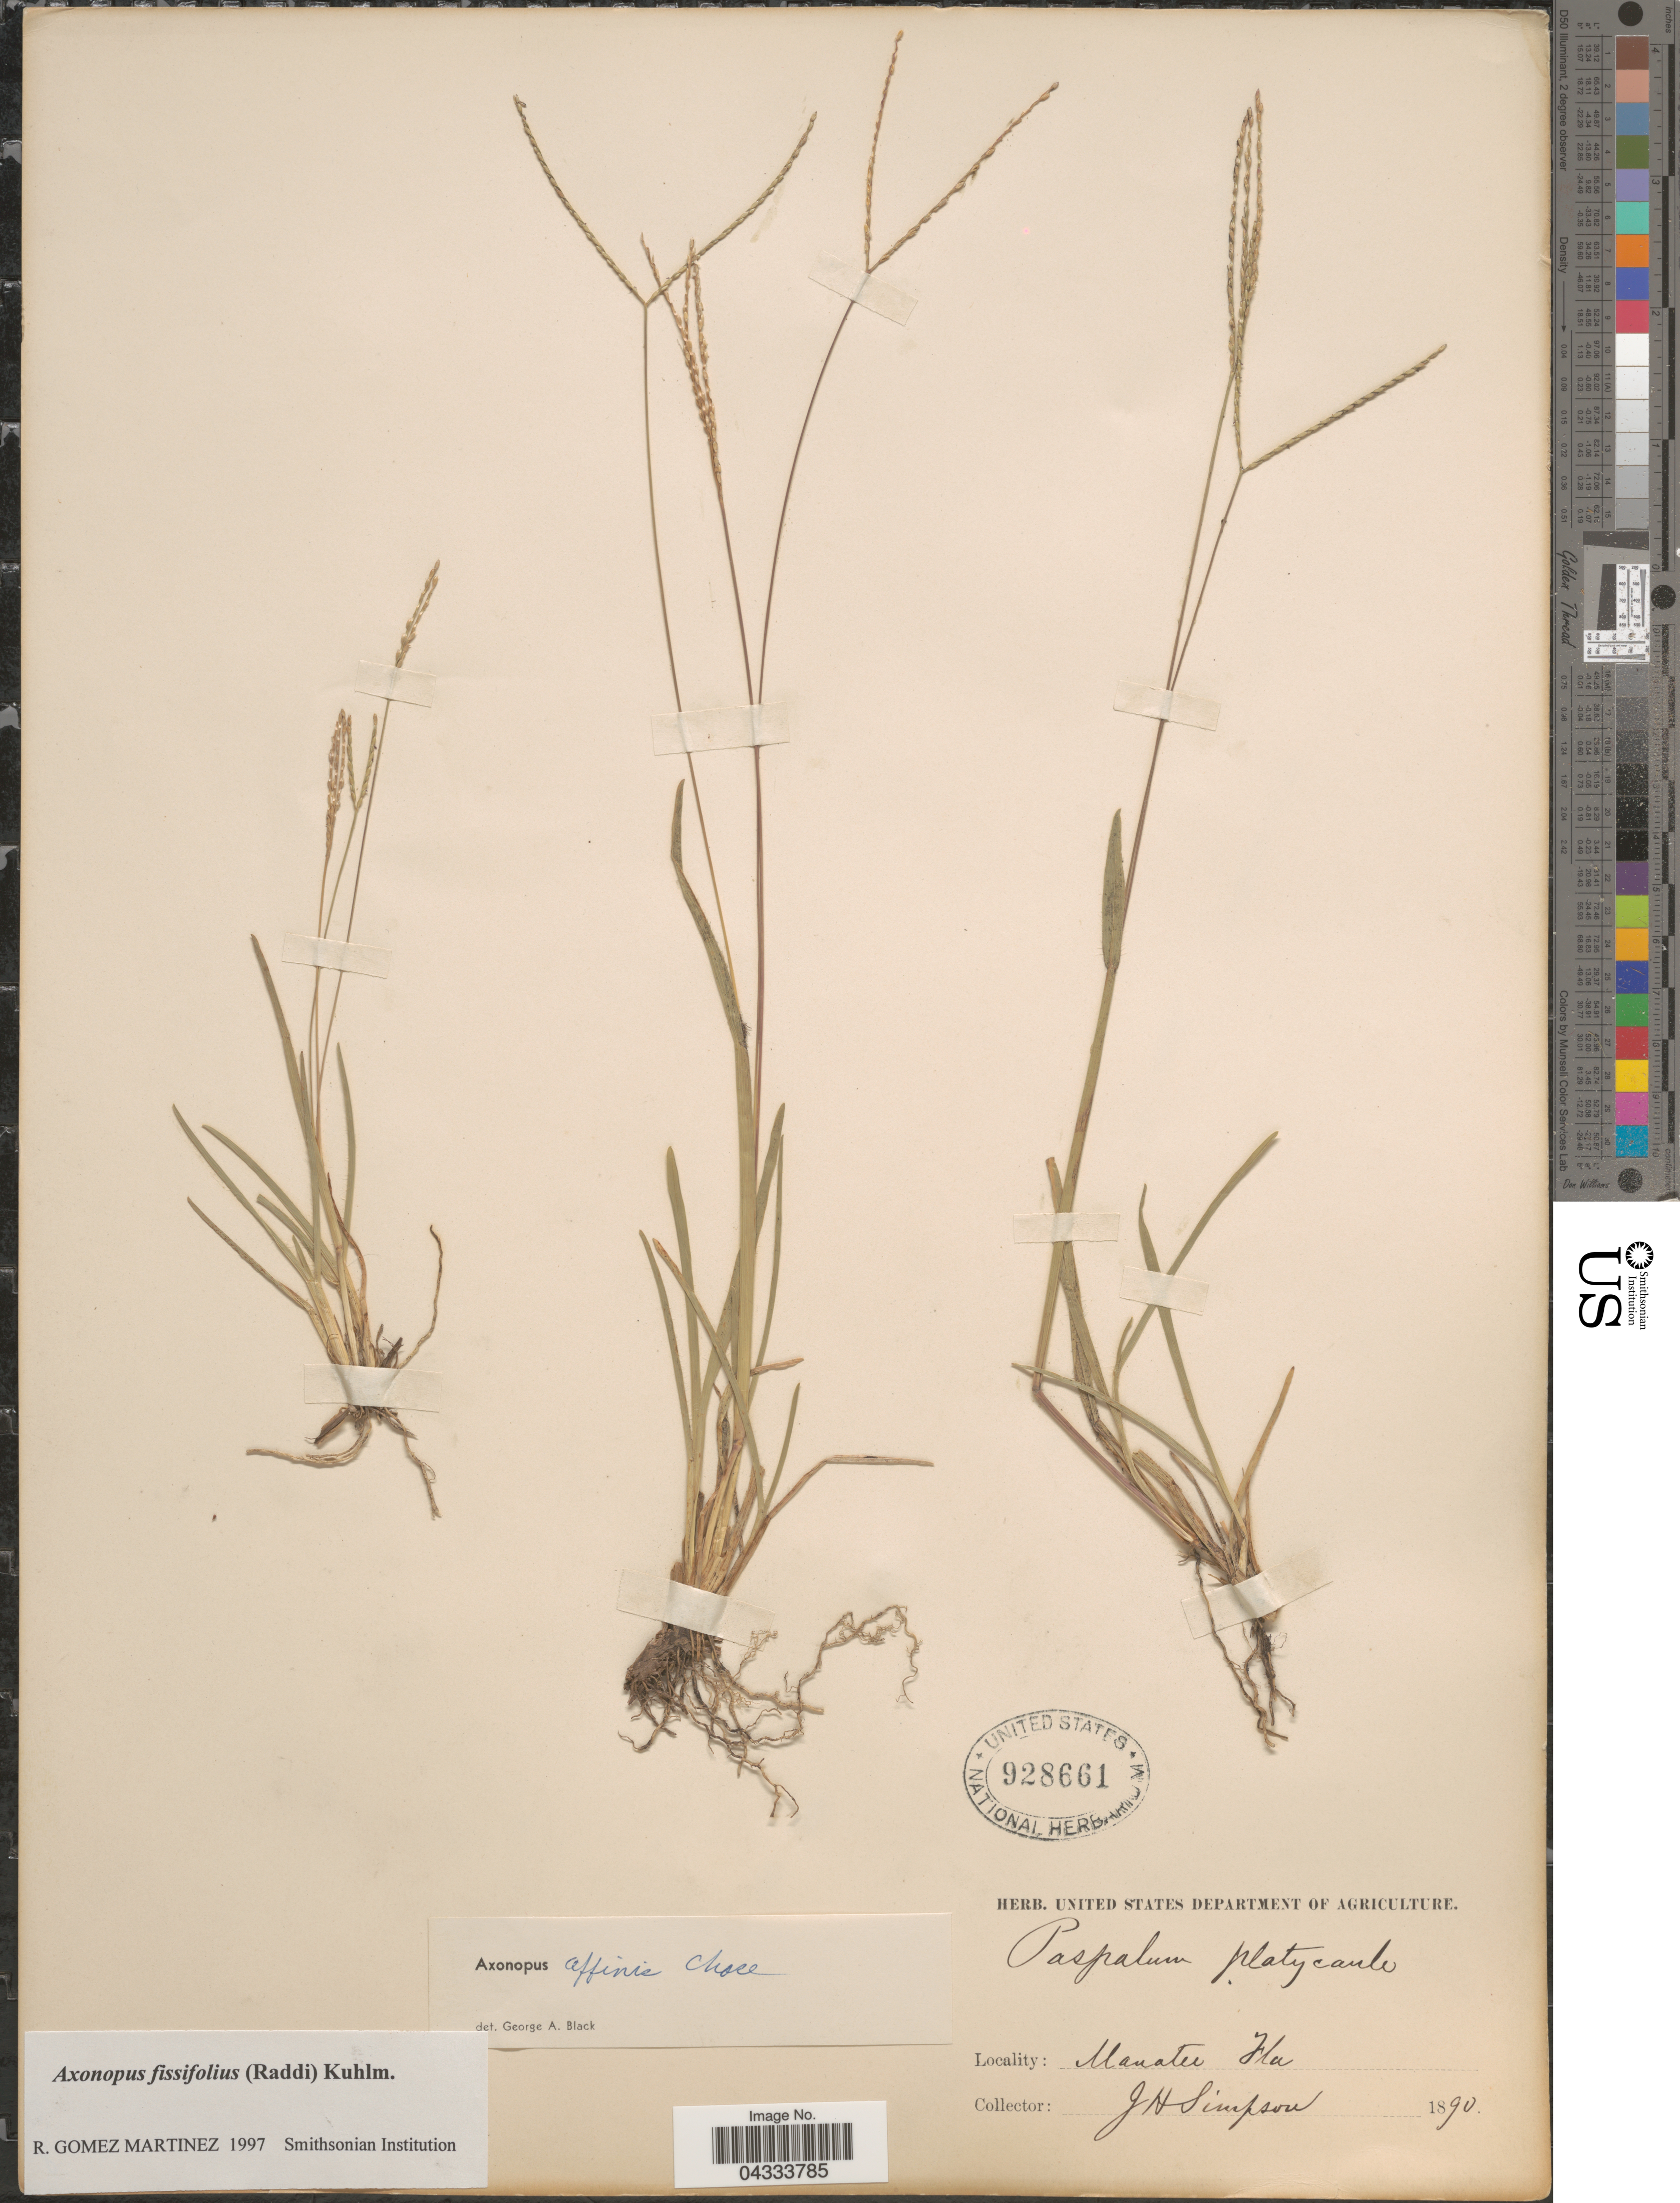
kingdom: Plantae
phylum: Tracheophyta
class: Liliopsida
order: Poales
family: Poaceae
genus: Axonopus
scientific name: Axonopus fissifolius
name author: (Raddi) Kuhlm.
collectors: J. H. Simpson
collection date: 1890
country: United States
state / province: Florida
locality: Manatee.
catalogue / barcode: US 928661